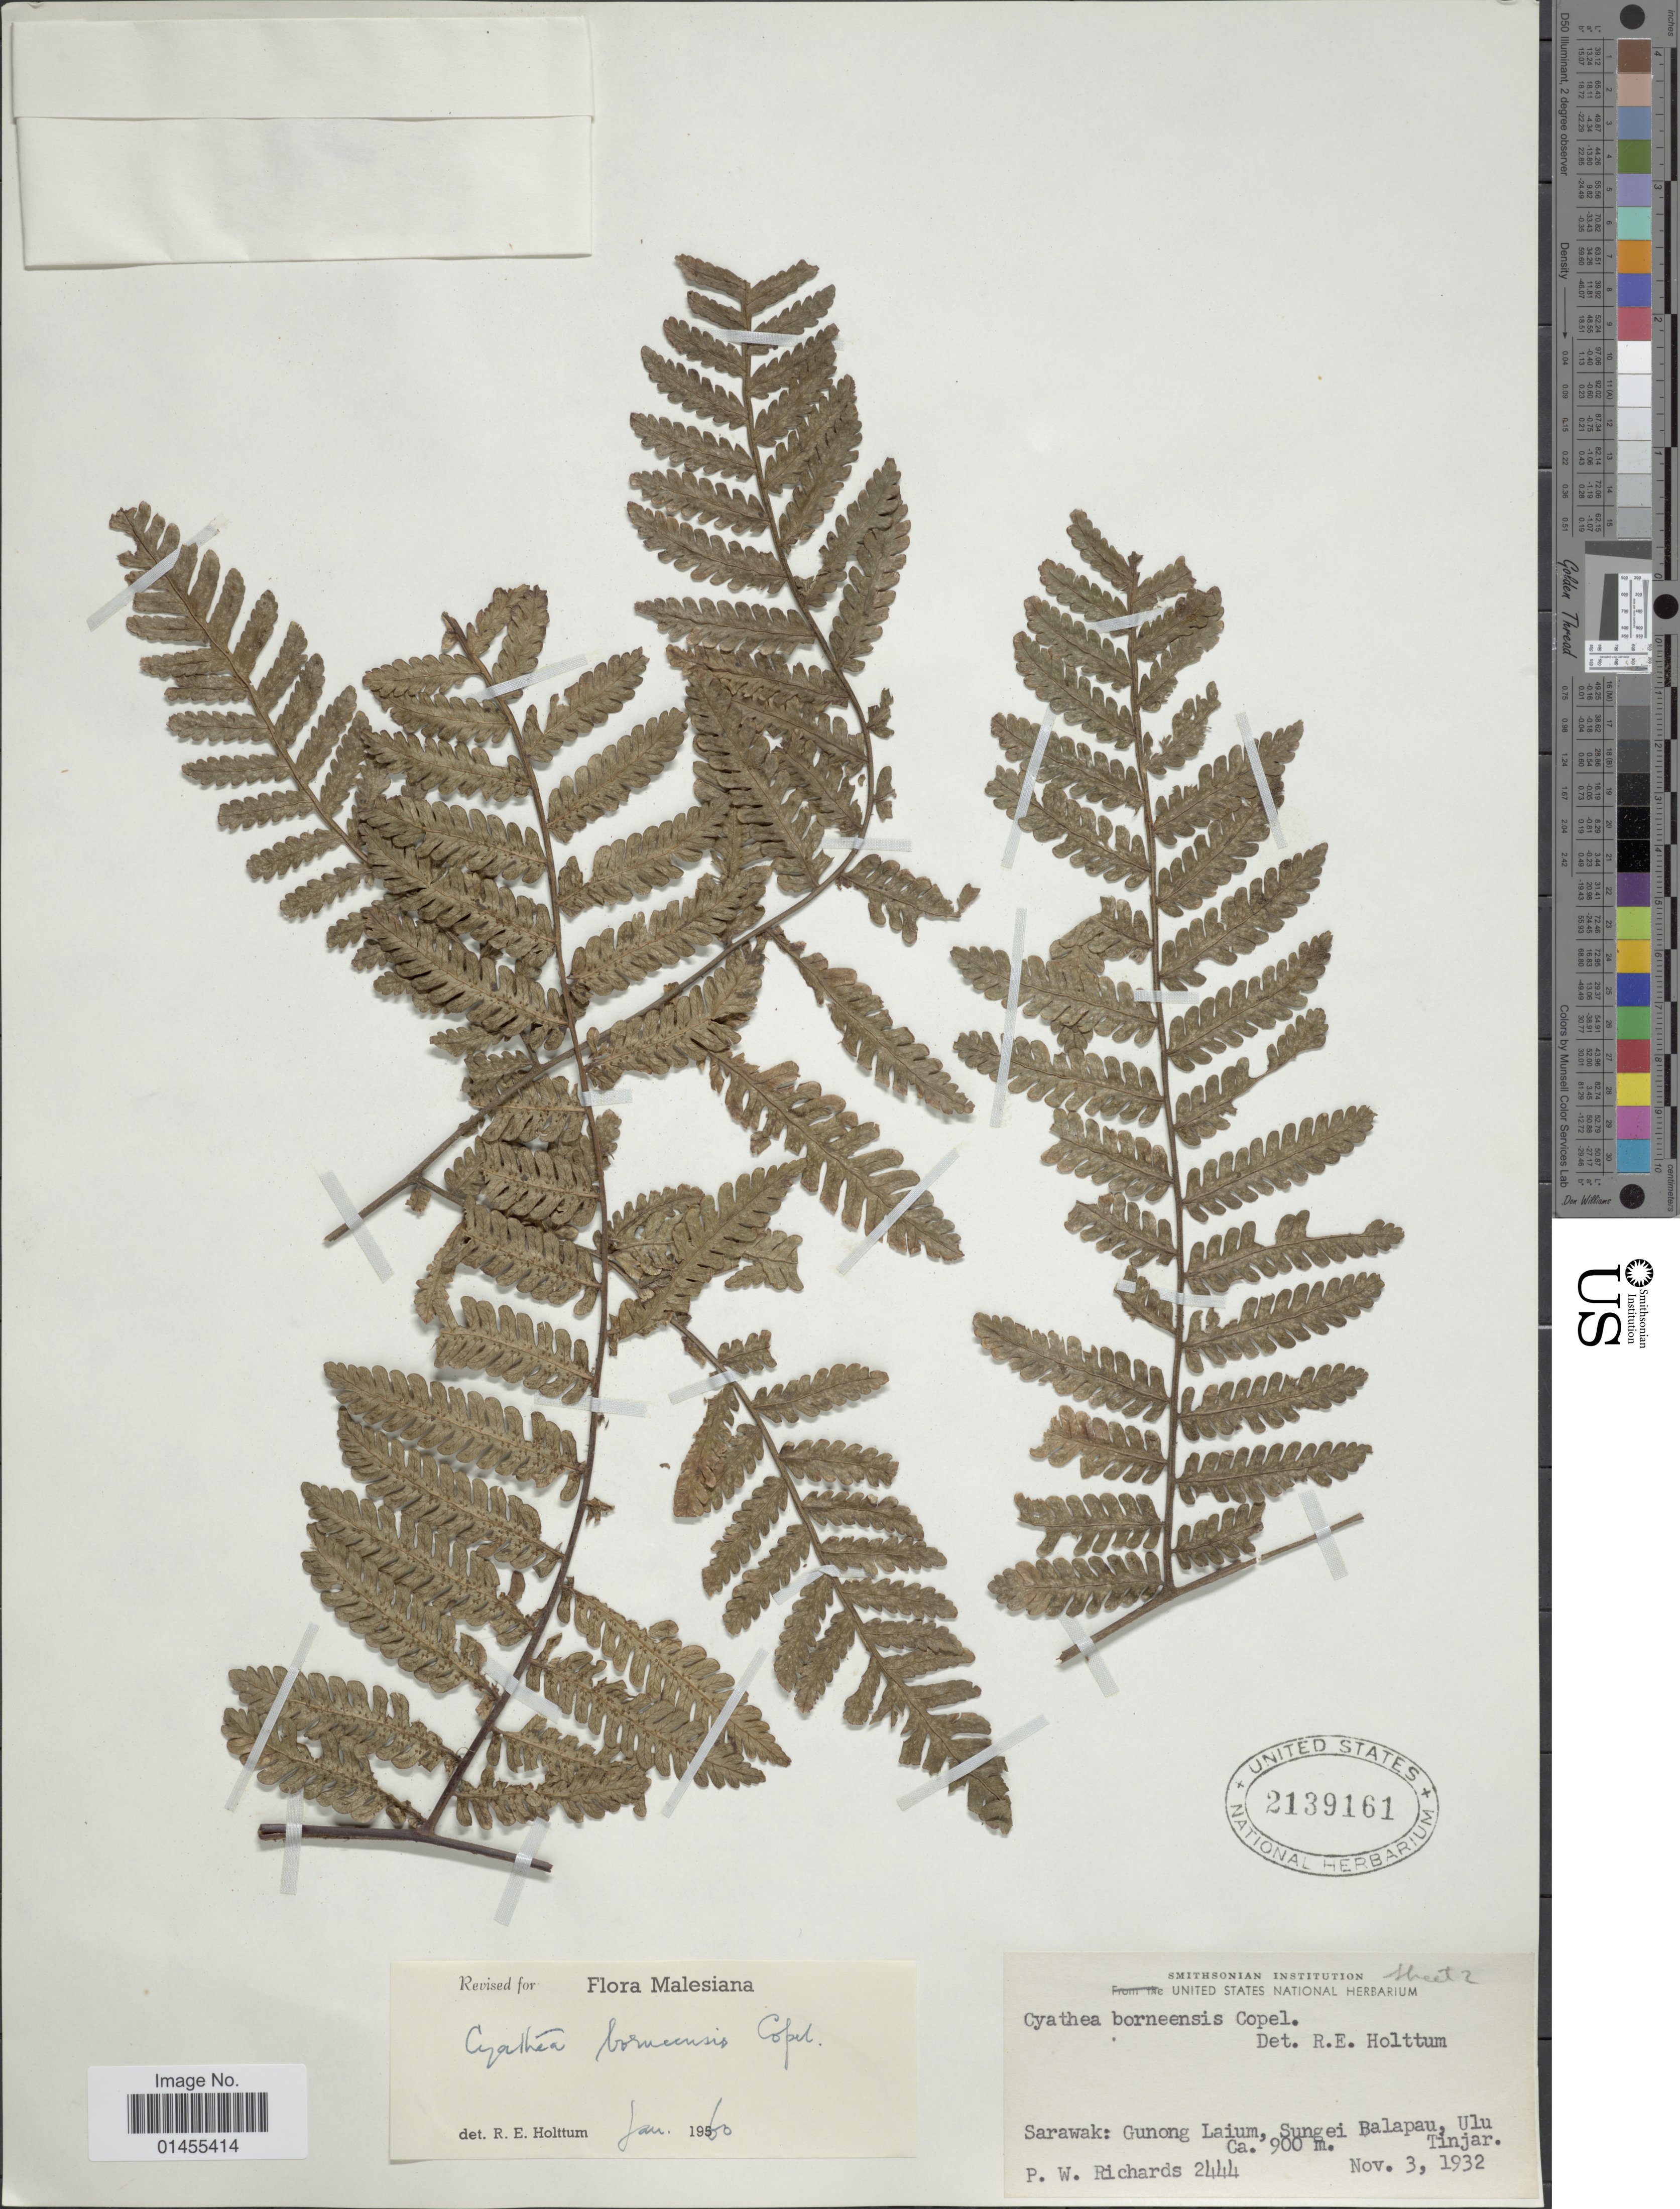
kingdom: Plantae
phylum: Tracheophyta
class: Polypodiopsida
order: Cyatheales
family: Cyatheaceae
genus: Alsophila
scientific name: Alsophila borneensis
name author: (Copel.) R.M. Tryon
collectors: P. Richards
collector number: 2444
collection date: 1932-11-03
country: Malaysia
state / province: Sarawak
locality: Gunong Laium, Sungei Balapau, Ulu Tinjar.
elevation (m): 900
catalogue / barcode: US 2139161